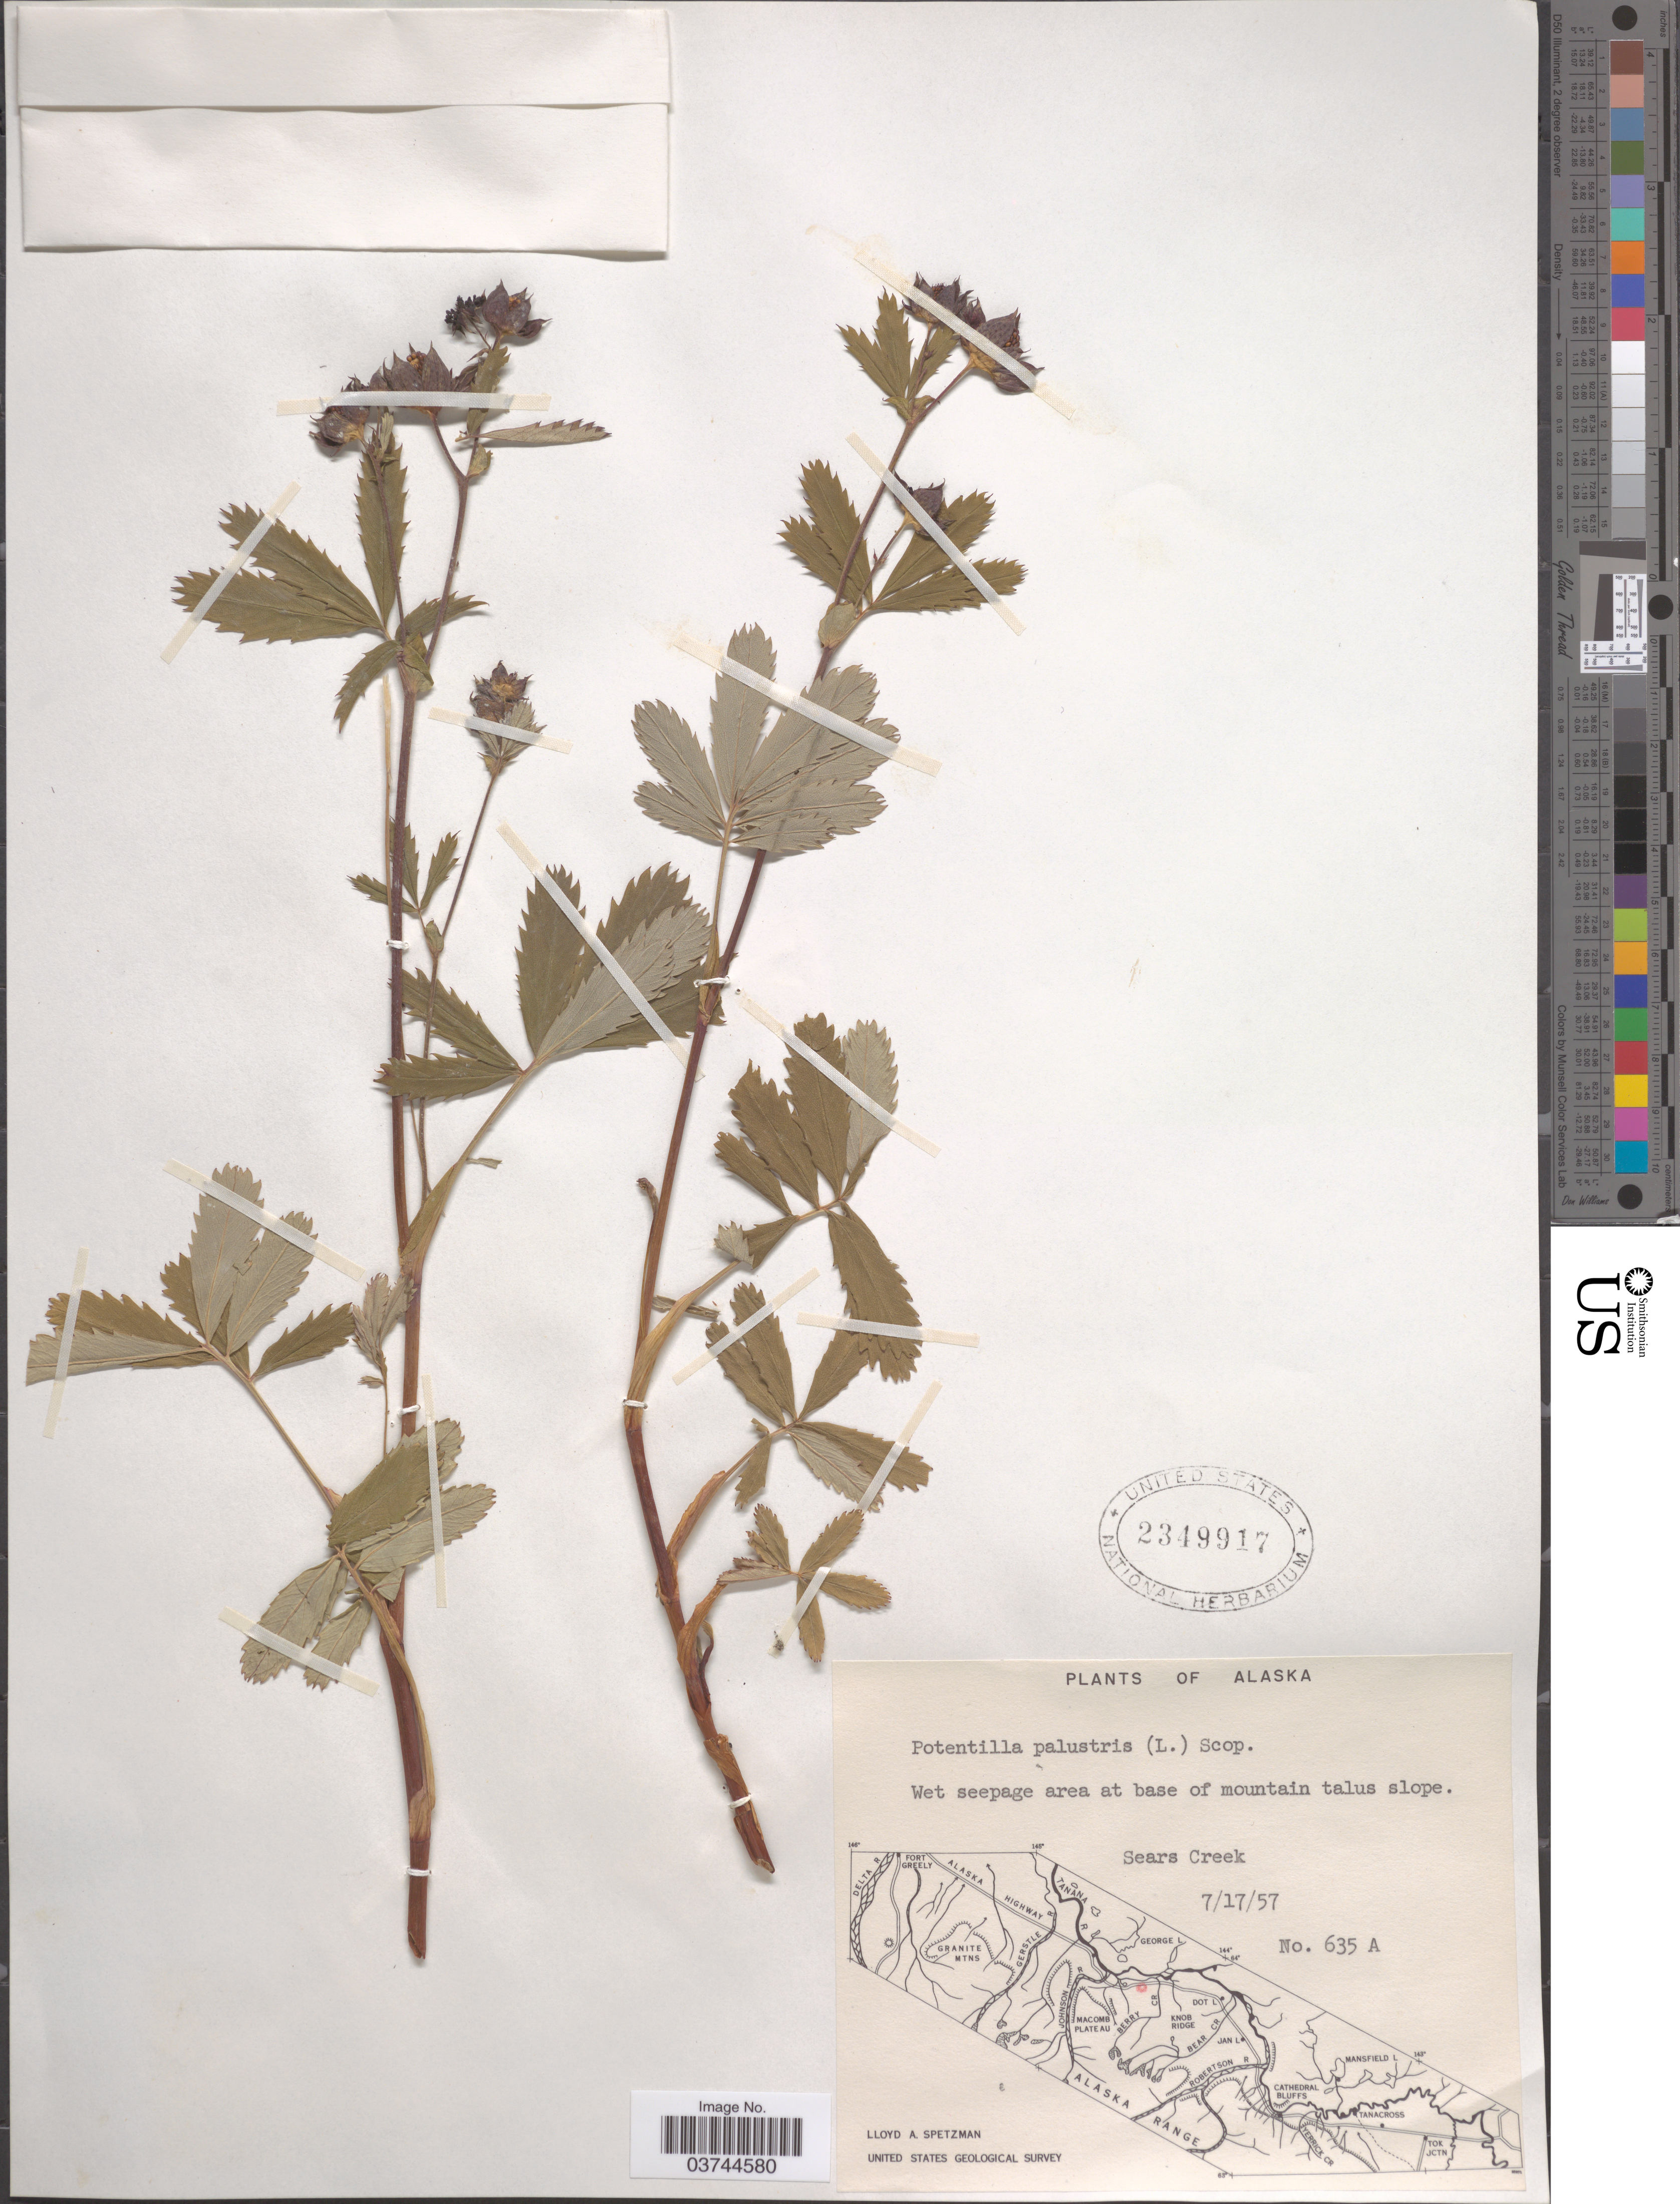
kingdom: Plantae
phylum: Tracheophyta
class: Magnoliopsida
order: Rosales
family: Rosaceae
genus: Comarum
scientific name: Comarum palustre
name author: L.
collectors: L. Spetzman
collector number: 635A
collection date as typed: Transcribed d/m/y: 17/7/57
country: United States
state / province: Alaska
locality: At base of mountain talus slope. Sears Creek.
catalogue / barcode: US 2349917